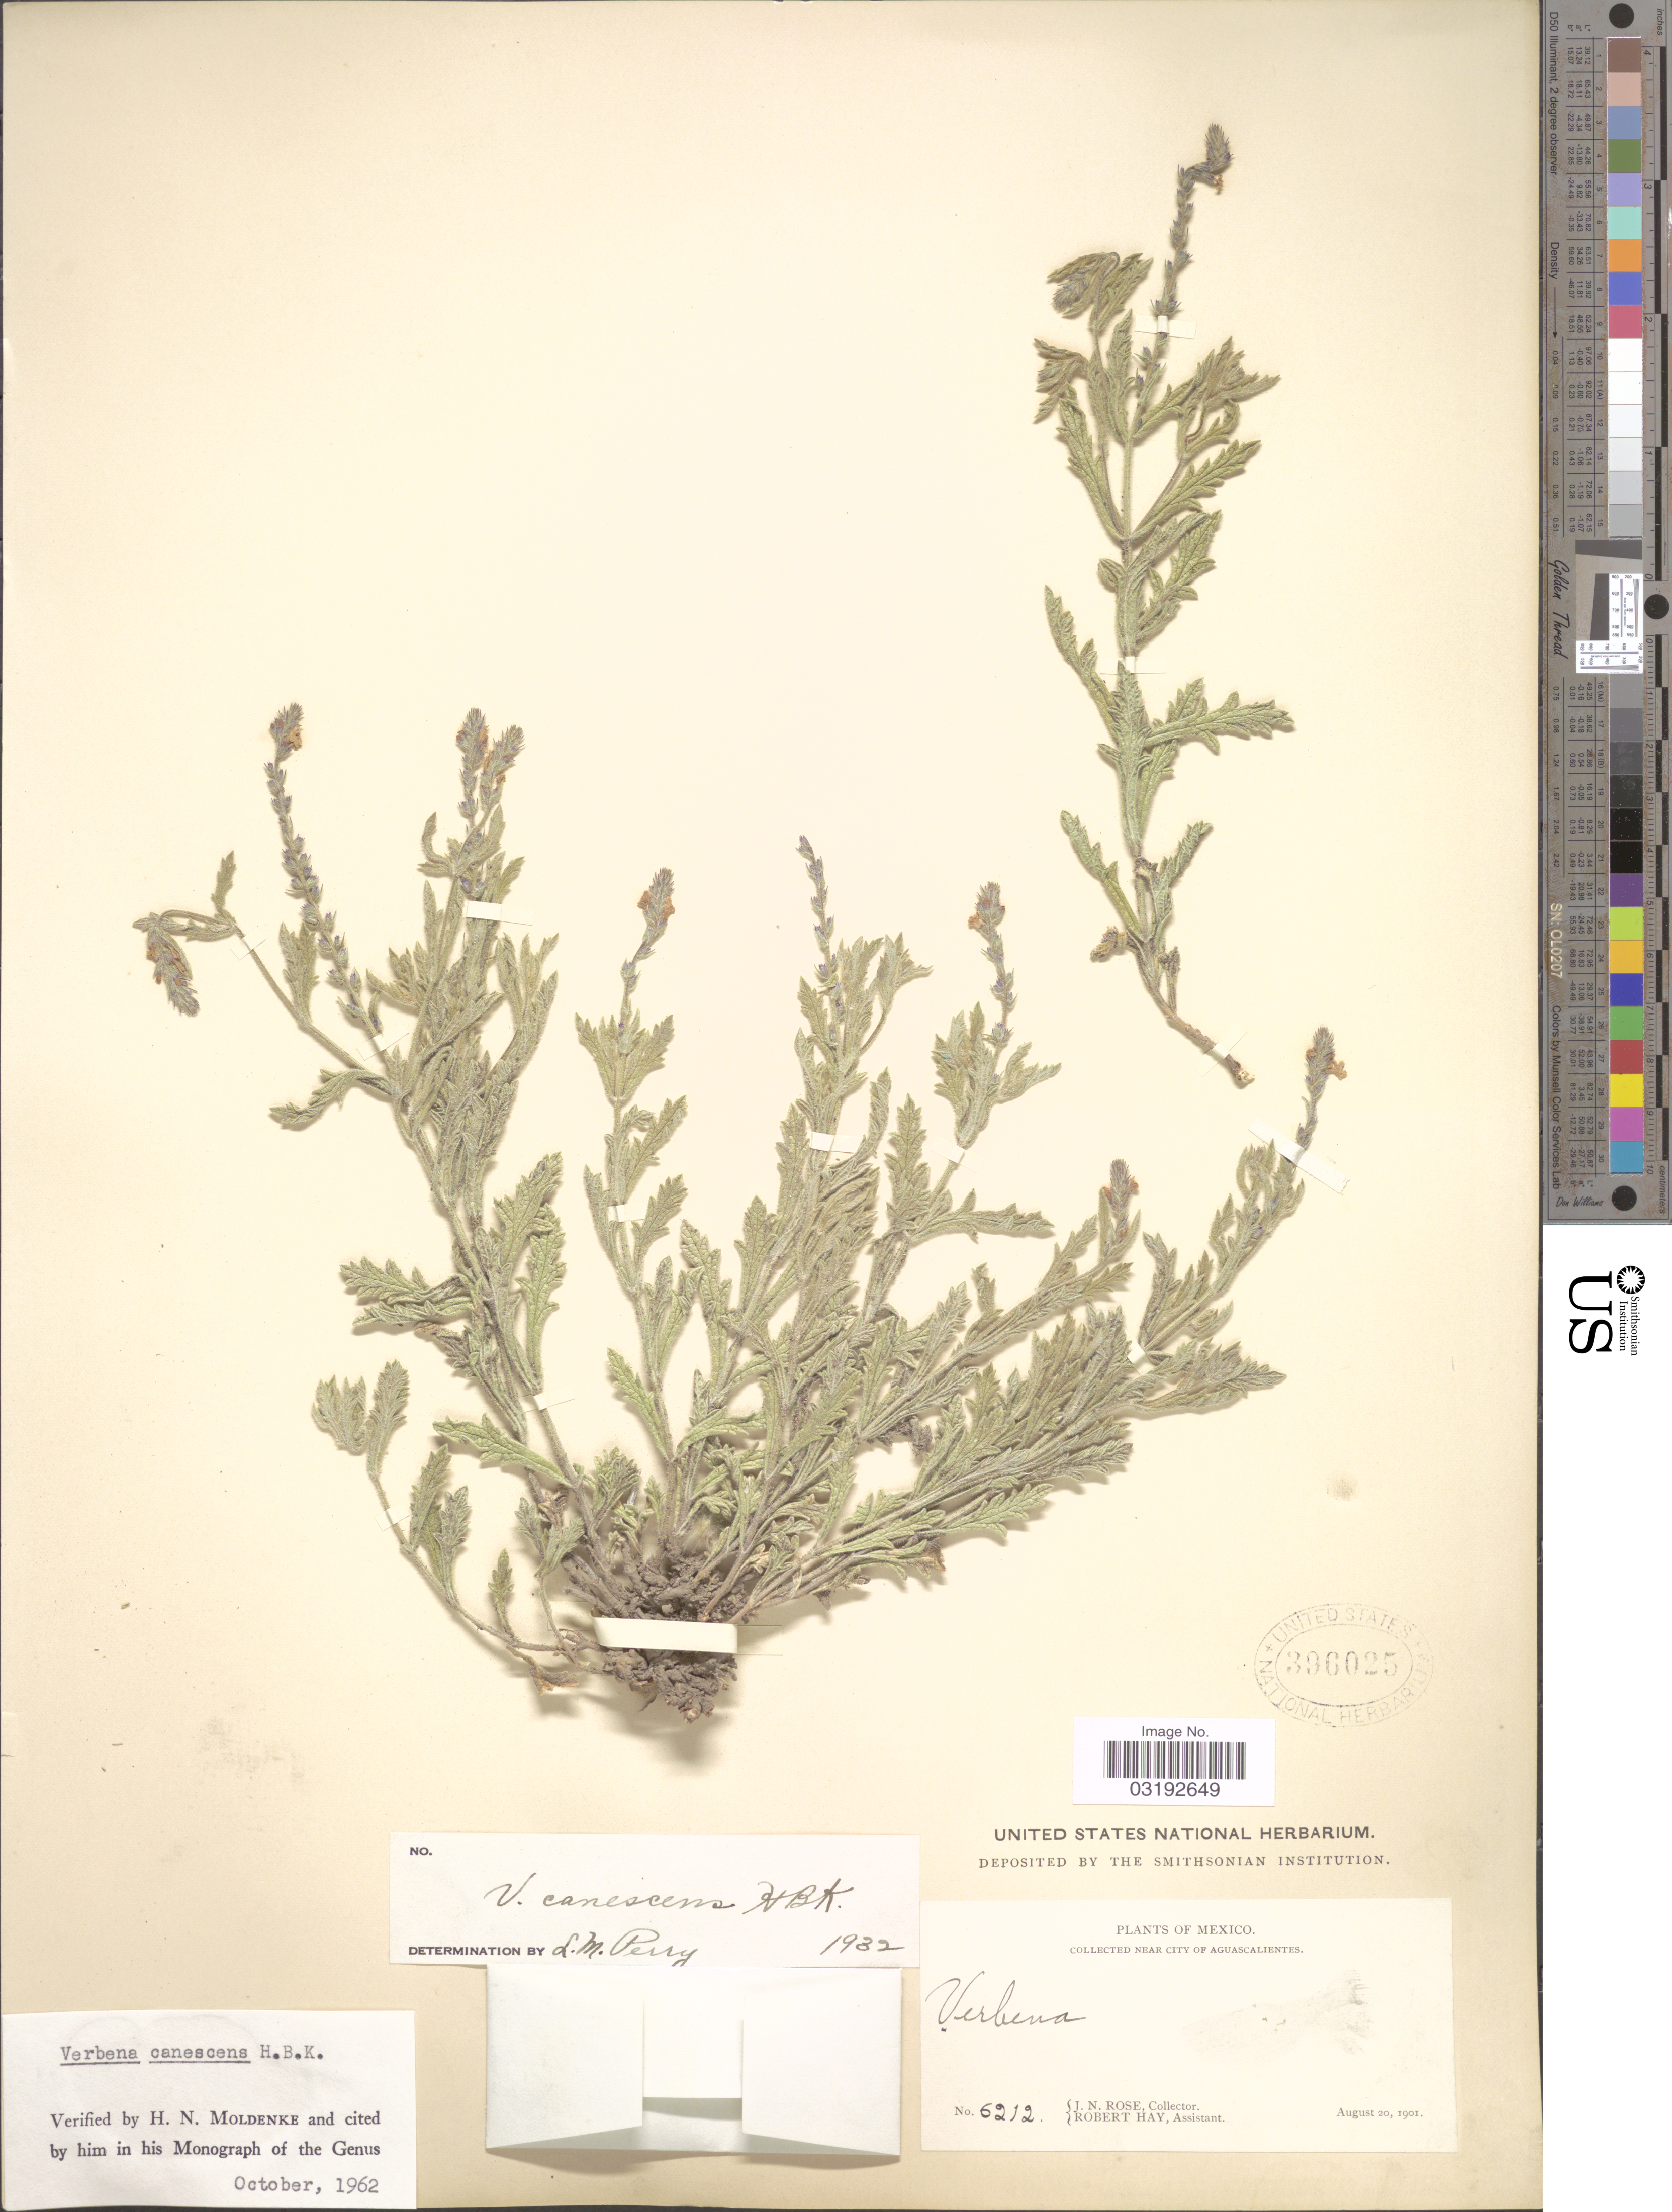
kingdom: Plantae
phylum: Tracheophyta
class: Magnoliopsida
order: Lamiales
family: Verbenaceae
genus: Verbena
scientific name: Verbena canescens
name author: Kunth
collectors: J. N. Rose & R. H. Hay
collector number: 6212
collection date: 1901-08-20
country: Mexico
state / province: Aguascalientes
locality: Near City of Aguascalientes.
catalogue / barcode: US 396025